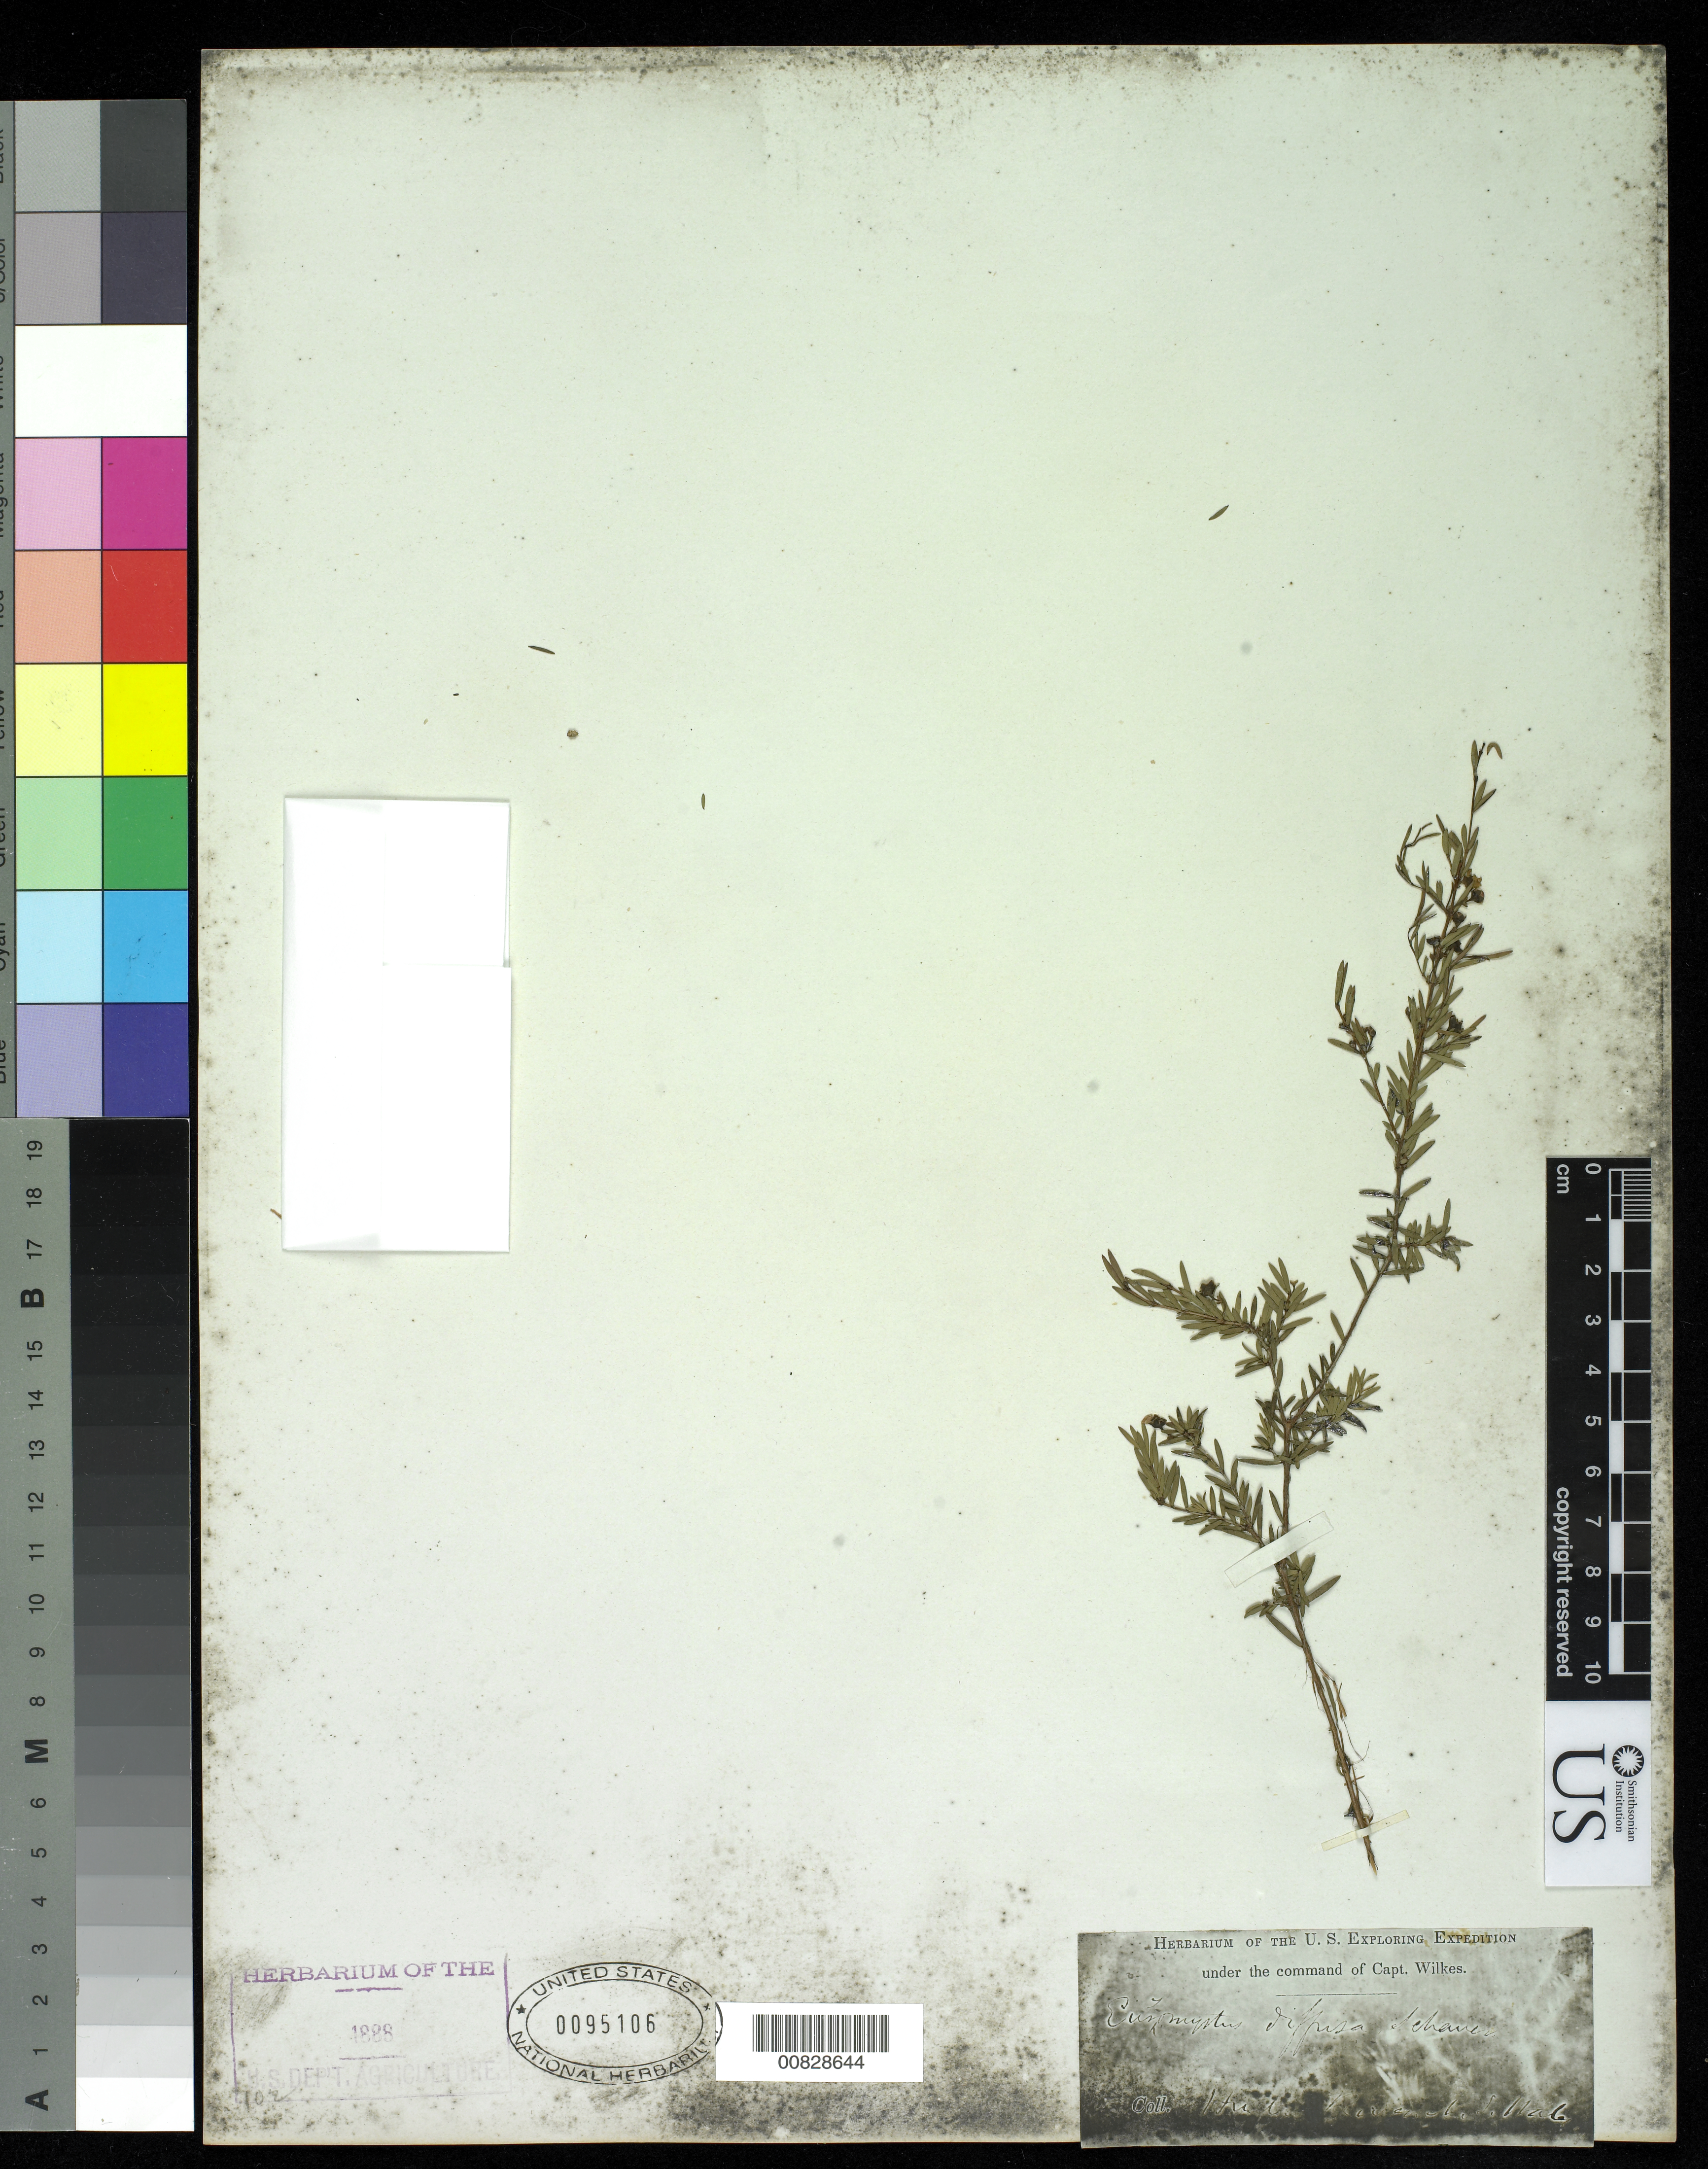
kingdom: Plantae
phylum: Tracheophyta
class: Magnoliopsida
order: Myrtales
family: Myrtaceae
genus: Euryomyrtus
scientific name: Euryomyrtus ramosissima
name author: (A. Cunn.) Trudgen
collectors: Wilkes Explor. Exped.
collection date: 1838/1842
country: Australia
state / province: New South Wales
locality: Hunter's River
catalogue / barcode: US 95106